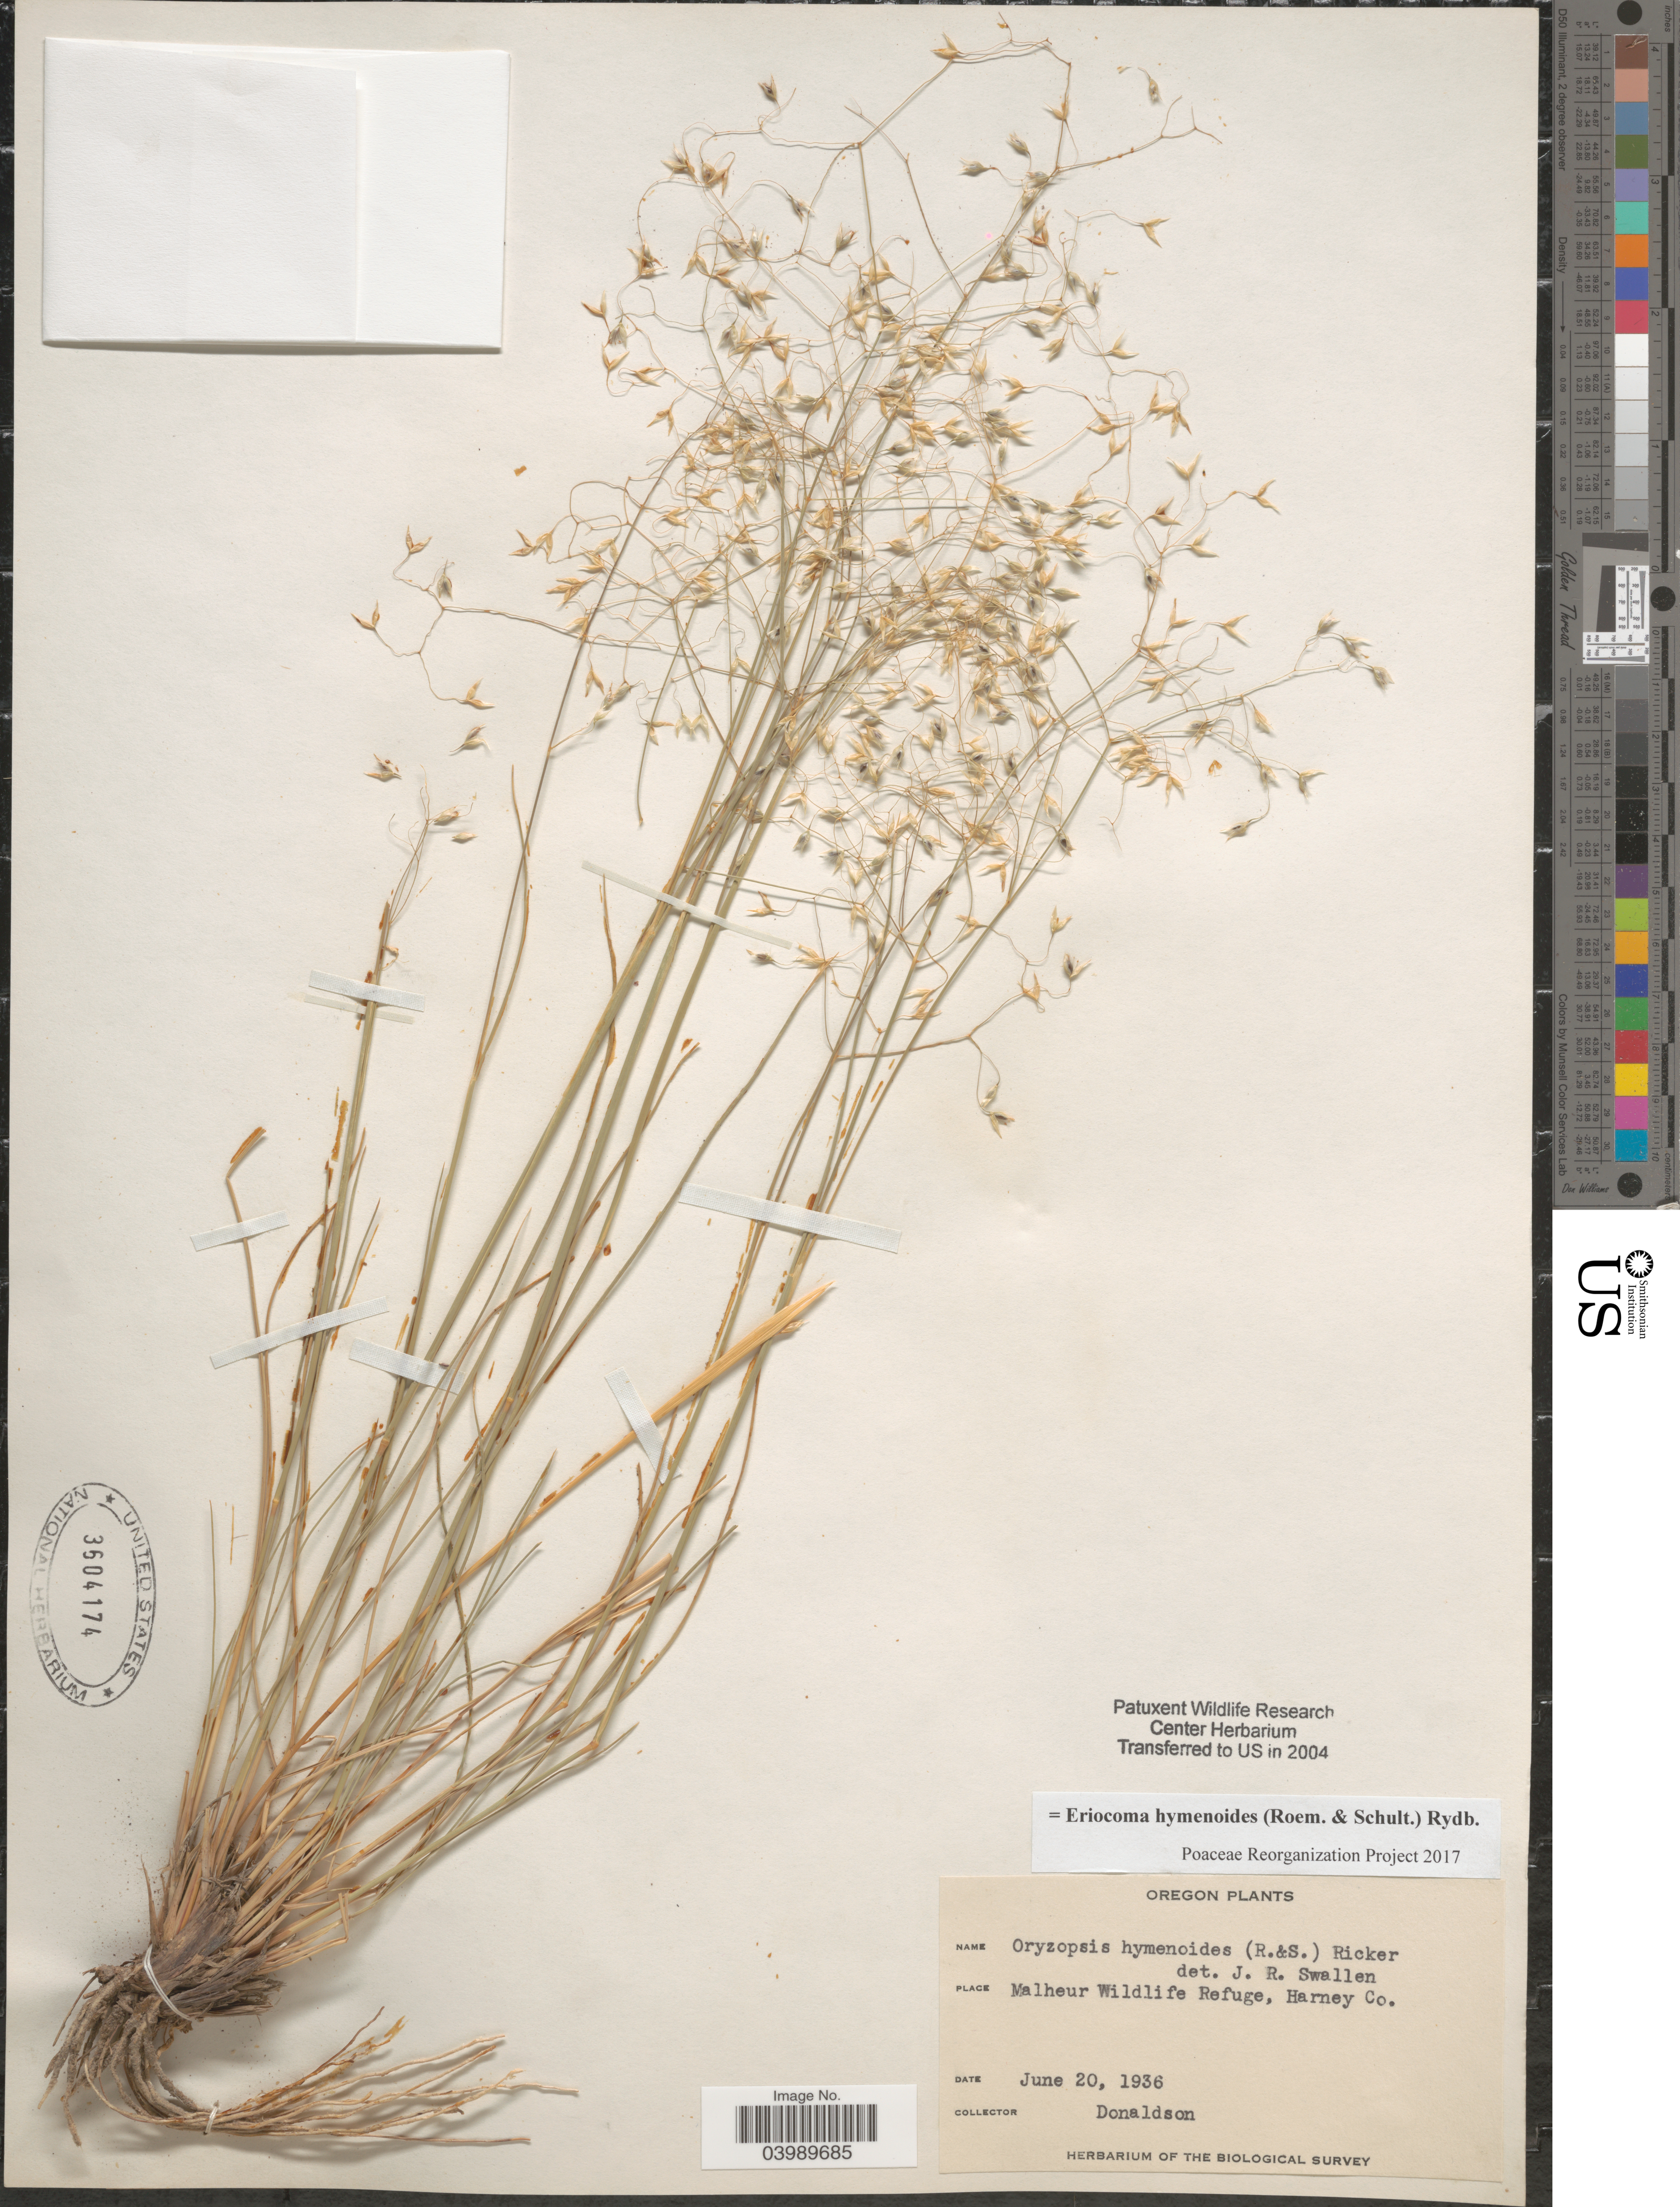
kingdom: Plantae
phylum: Tracheophyta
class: Liliopsida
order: Poales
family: Poaceae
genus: Eriocoma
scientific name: Eriocoma hymenoides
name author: (Roem. & Schult.) Rydb.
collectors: -. Donaldson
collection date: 1936-06-20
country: United States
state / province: Oregon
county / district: Harney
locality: Malheur Wildlife Refuge, Harney Co.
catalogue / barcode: US 3604174